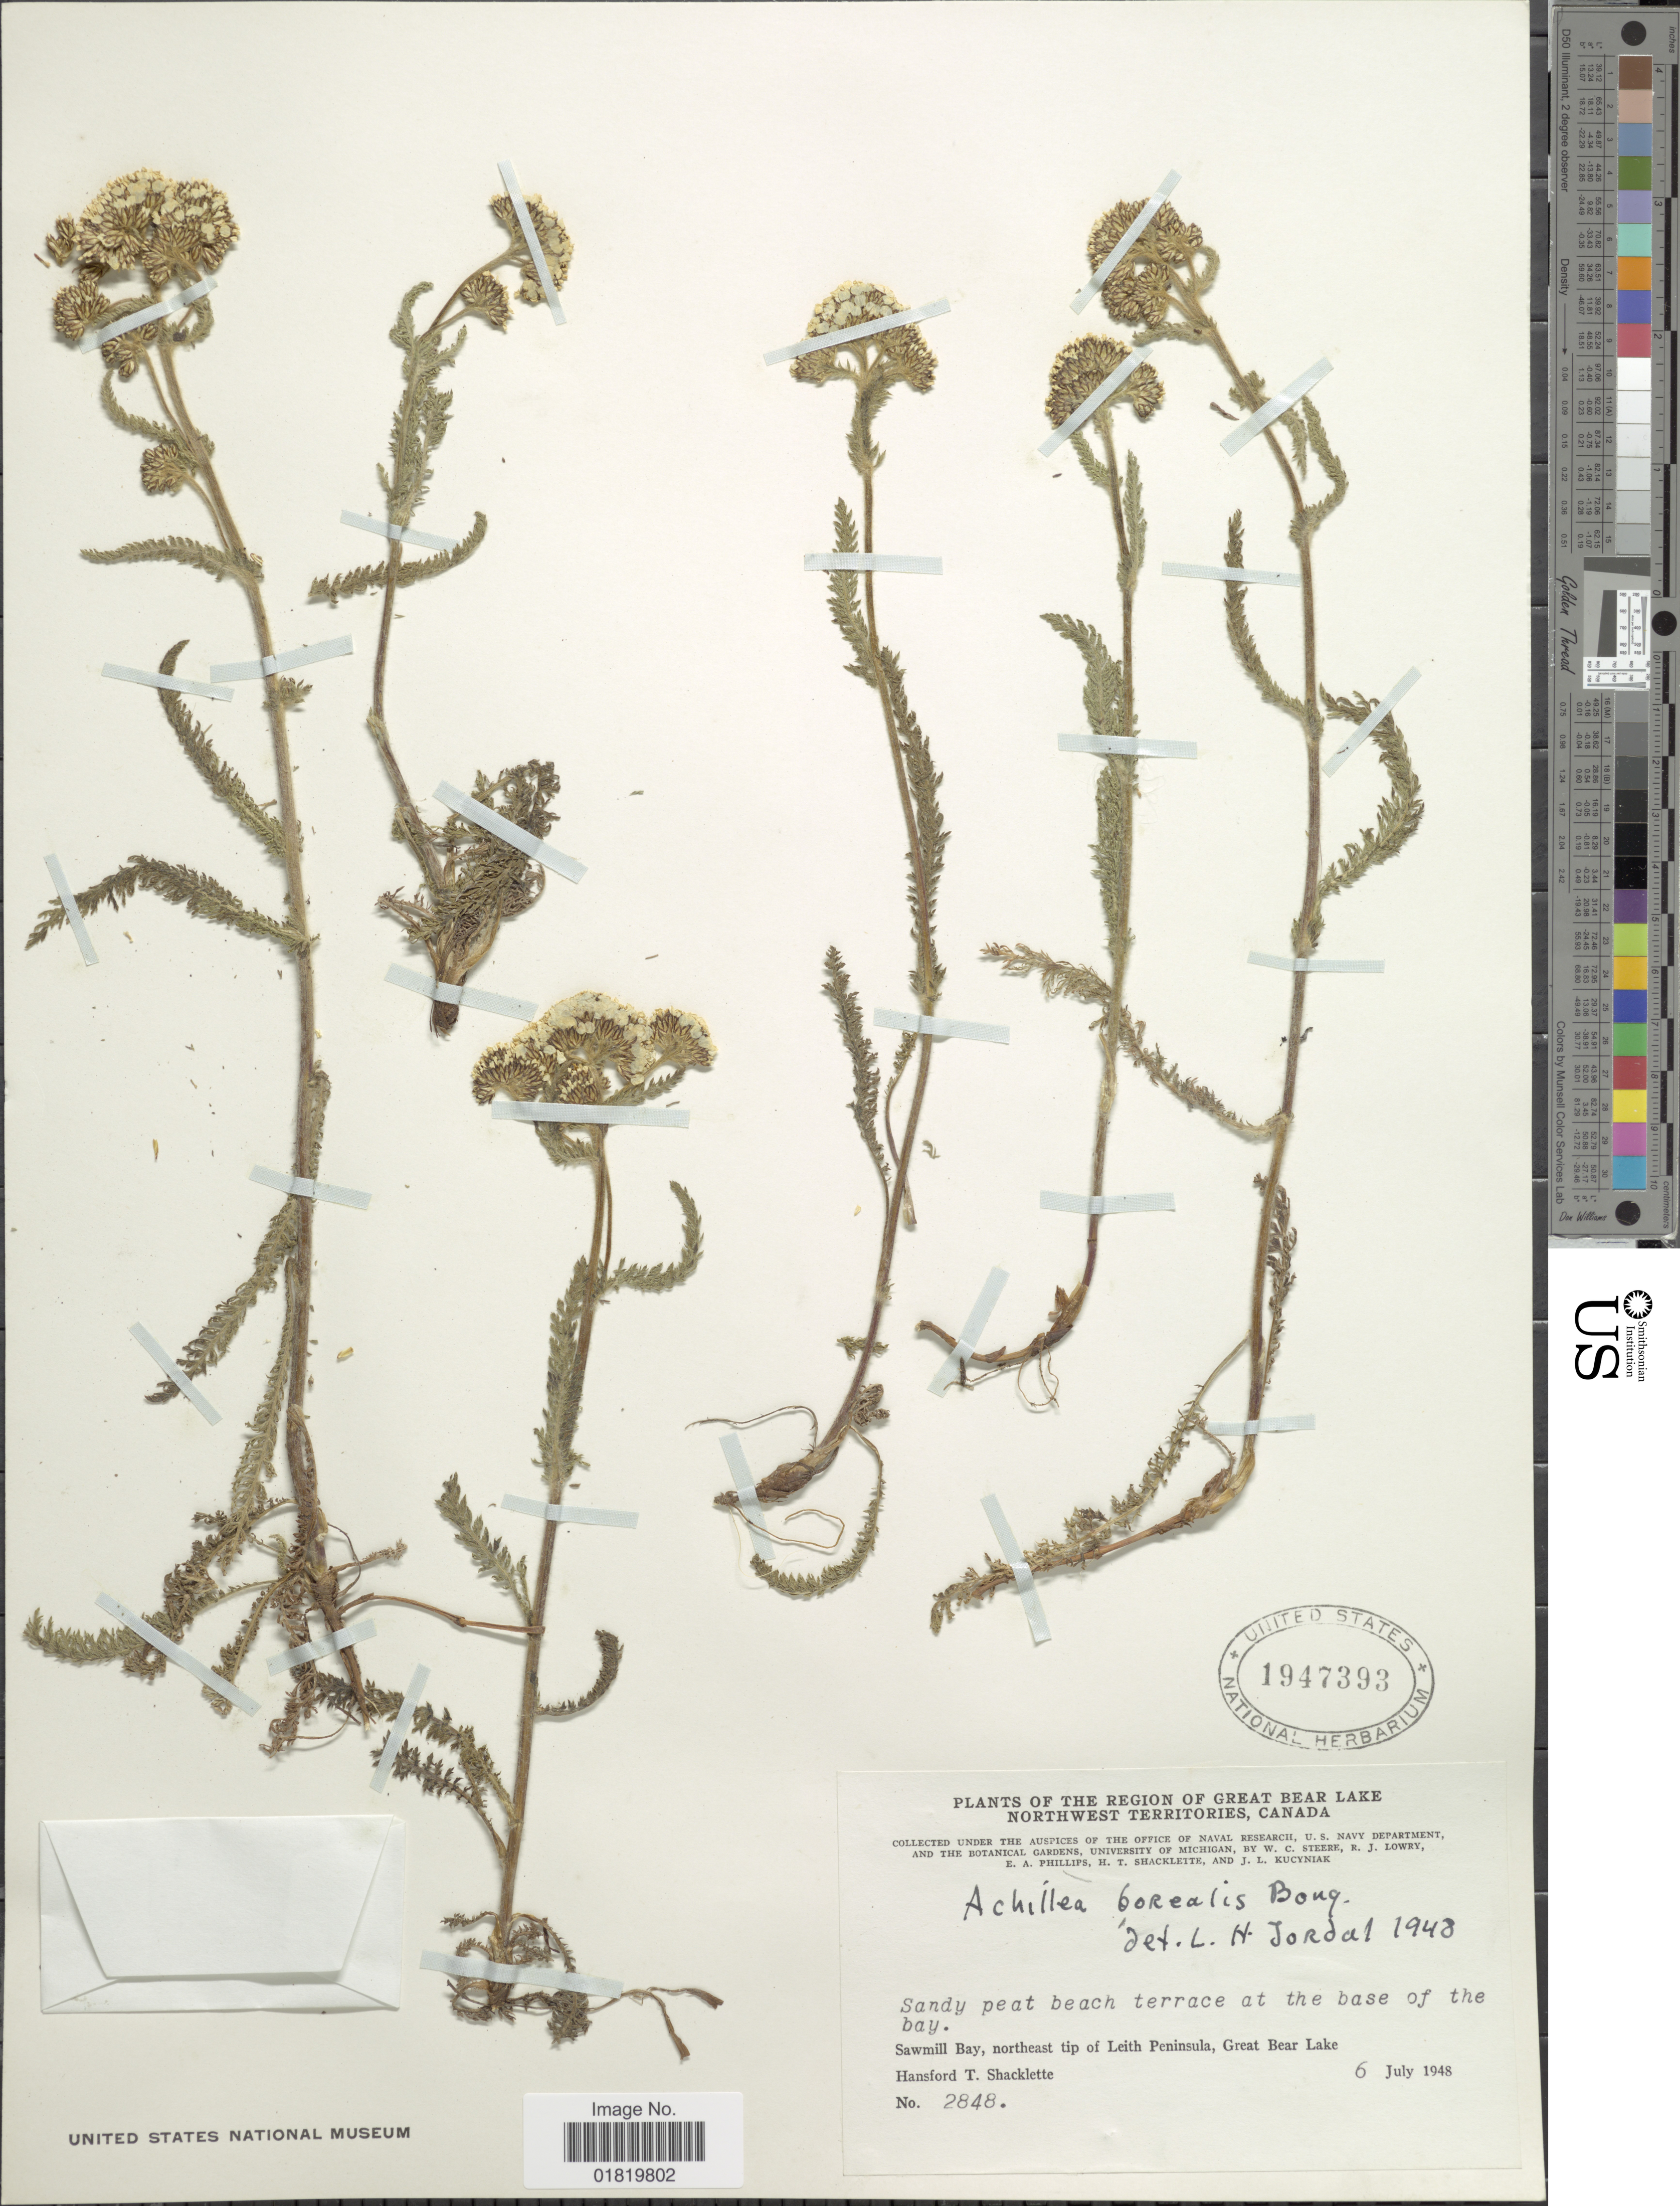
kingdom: Plantae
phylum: Tracheophyta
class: Magnoliopsida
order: Asterales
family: Asteraceae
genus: Achillea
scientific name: Achillea borealis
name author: Bong.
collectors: H. Shacklette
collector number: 2848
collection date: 1948-07-06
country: Canada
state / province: Northwest Territories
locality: Region of Great Bear Lake. Northwest Territories, Canada. Sawmill Bay, northeast tip of Leith Peninsula, Great Bear Lake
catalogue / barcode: US 1947393